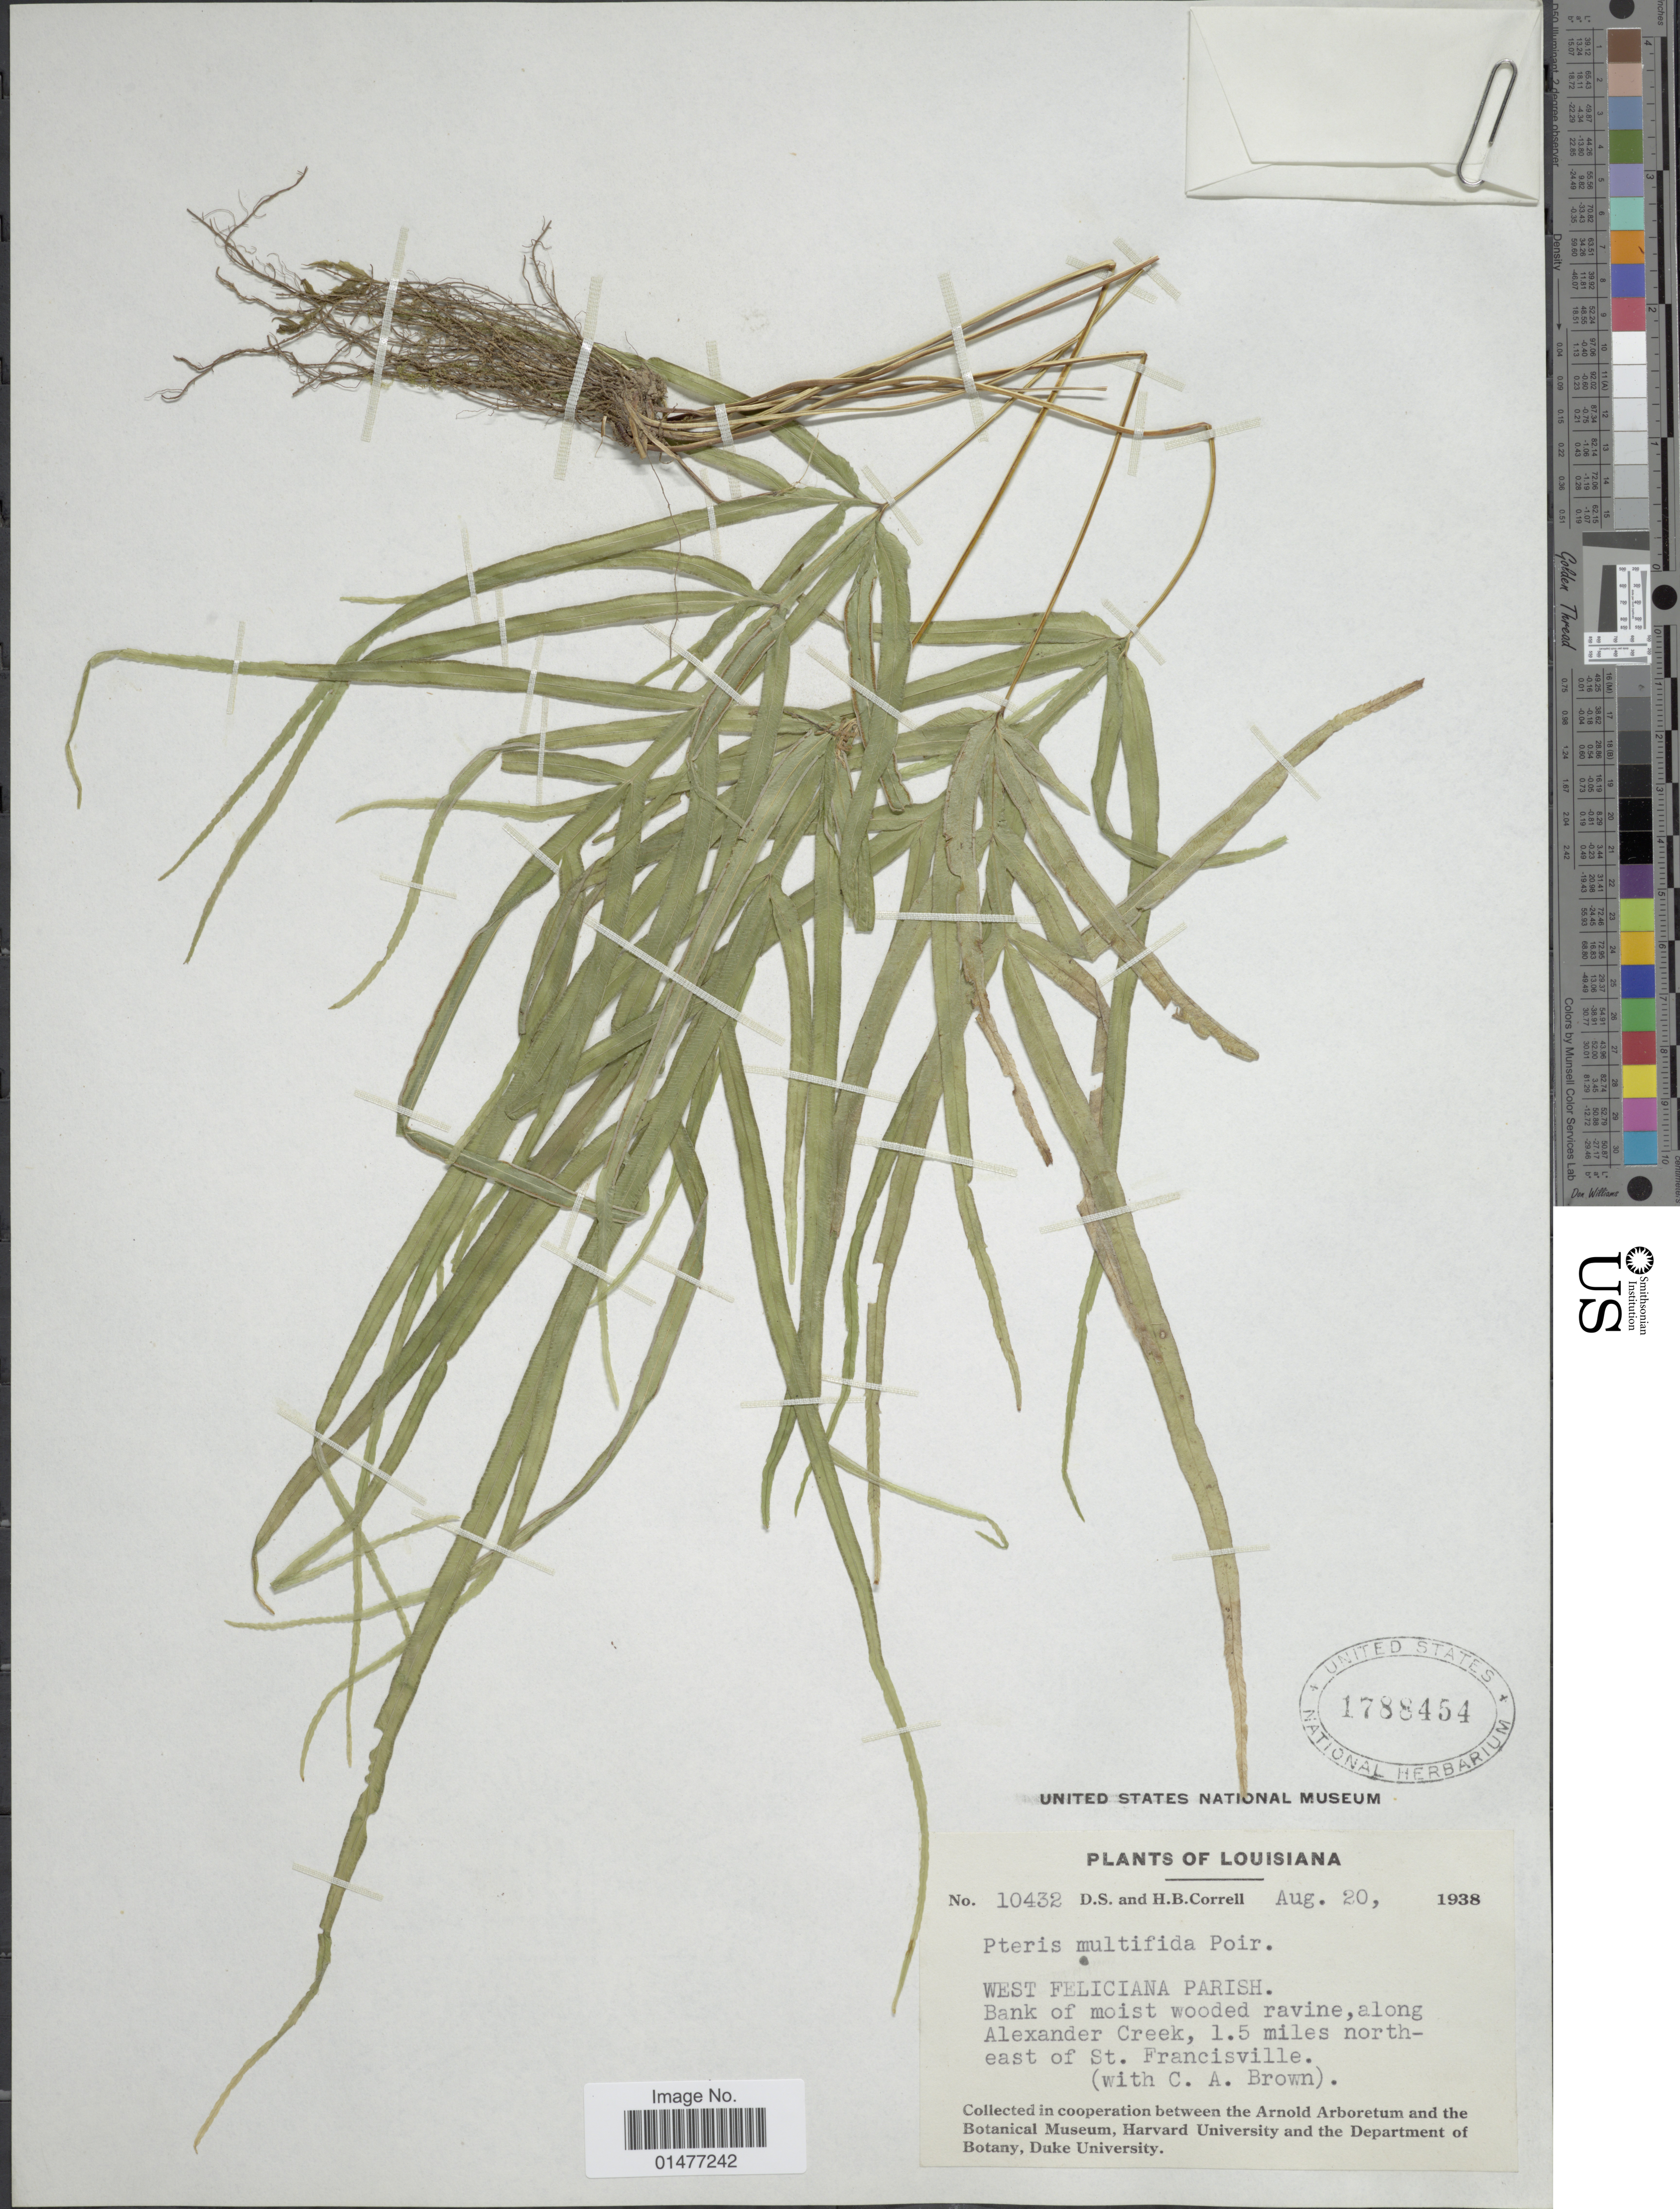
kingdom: Plantae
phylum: Tracheophyta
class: Polypodiopsida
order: Polypodiales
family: Pteridaceae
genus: Pteris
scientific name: Pteris multifida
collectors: D. S. Correll & H. Correll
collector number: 10432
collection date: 1938-08-20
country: United States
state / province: Louisiana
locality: Louisiana, West Feliciana Parish. Bank of moist wooded ravine, along Alexander Creek, 1.5 miles northeast of St. Francisville. (with C.A. Brown)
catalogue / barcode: US 1788454